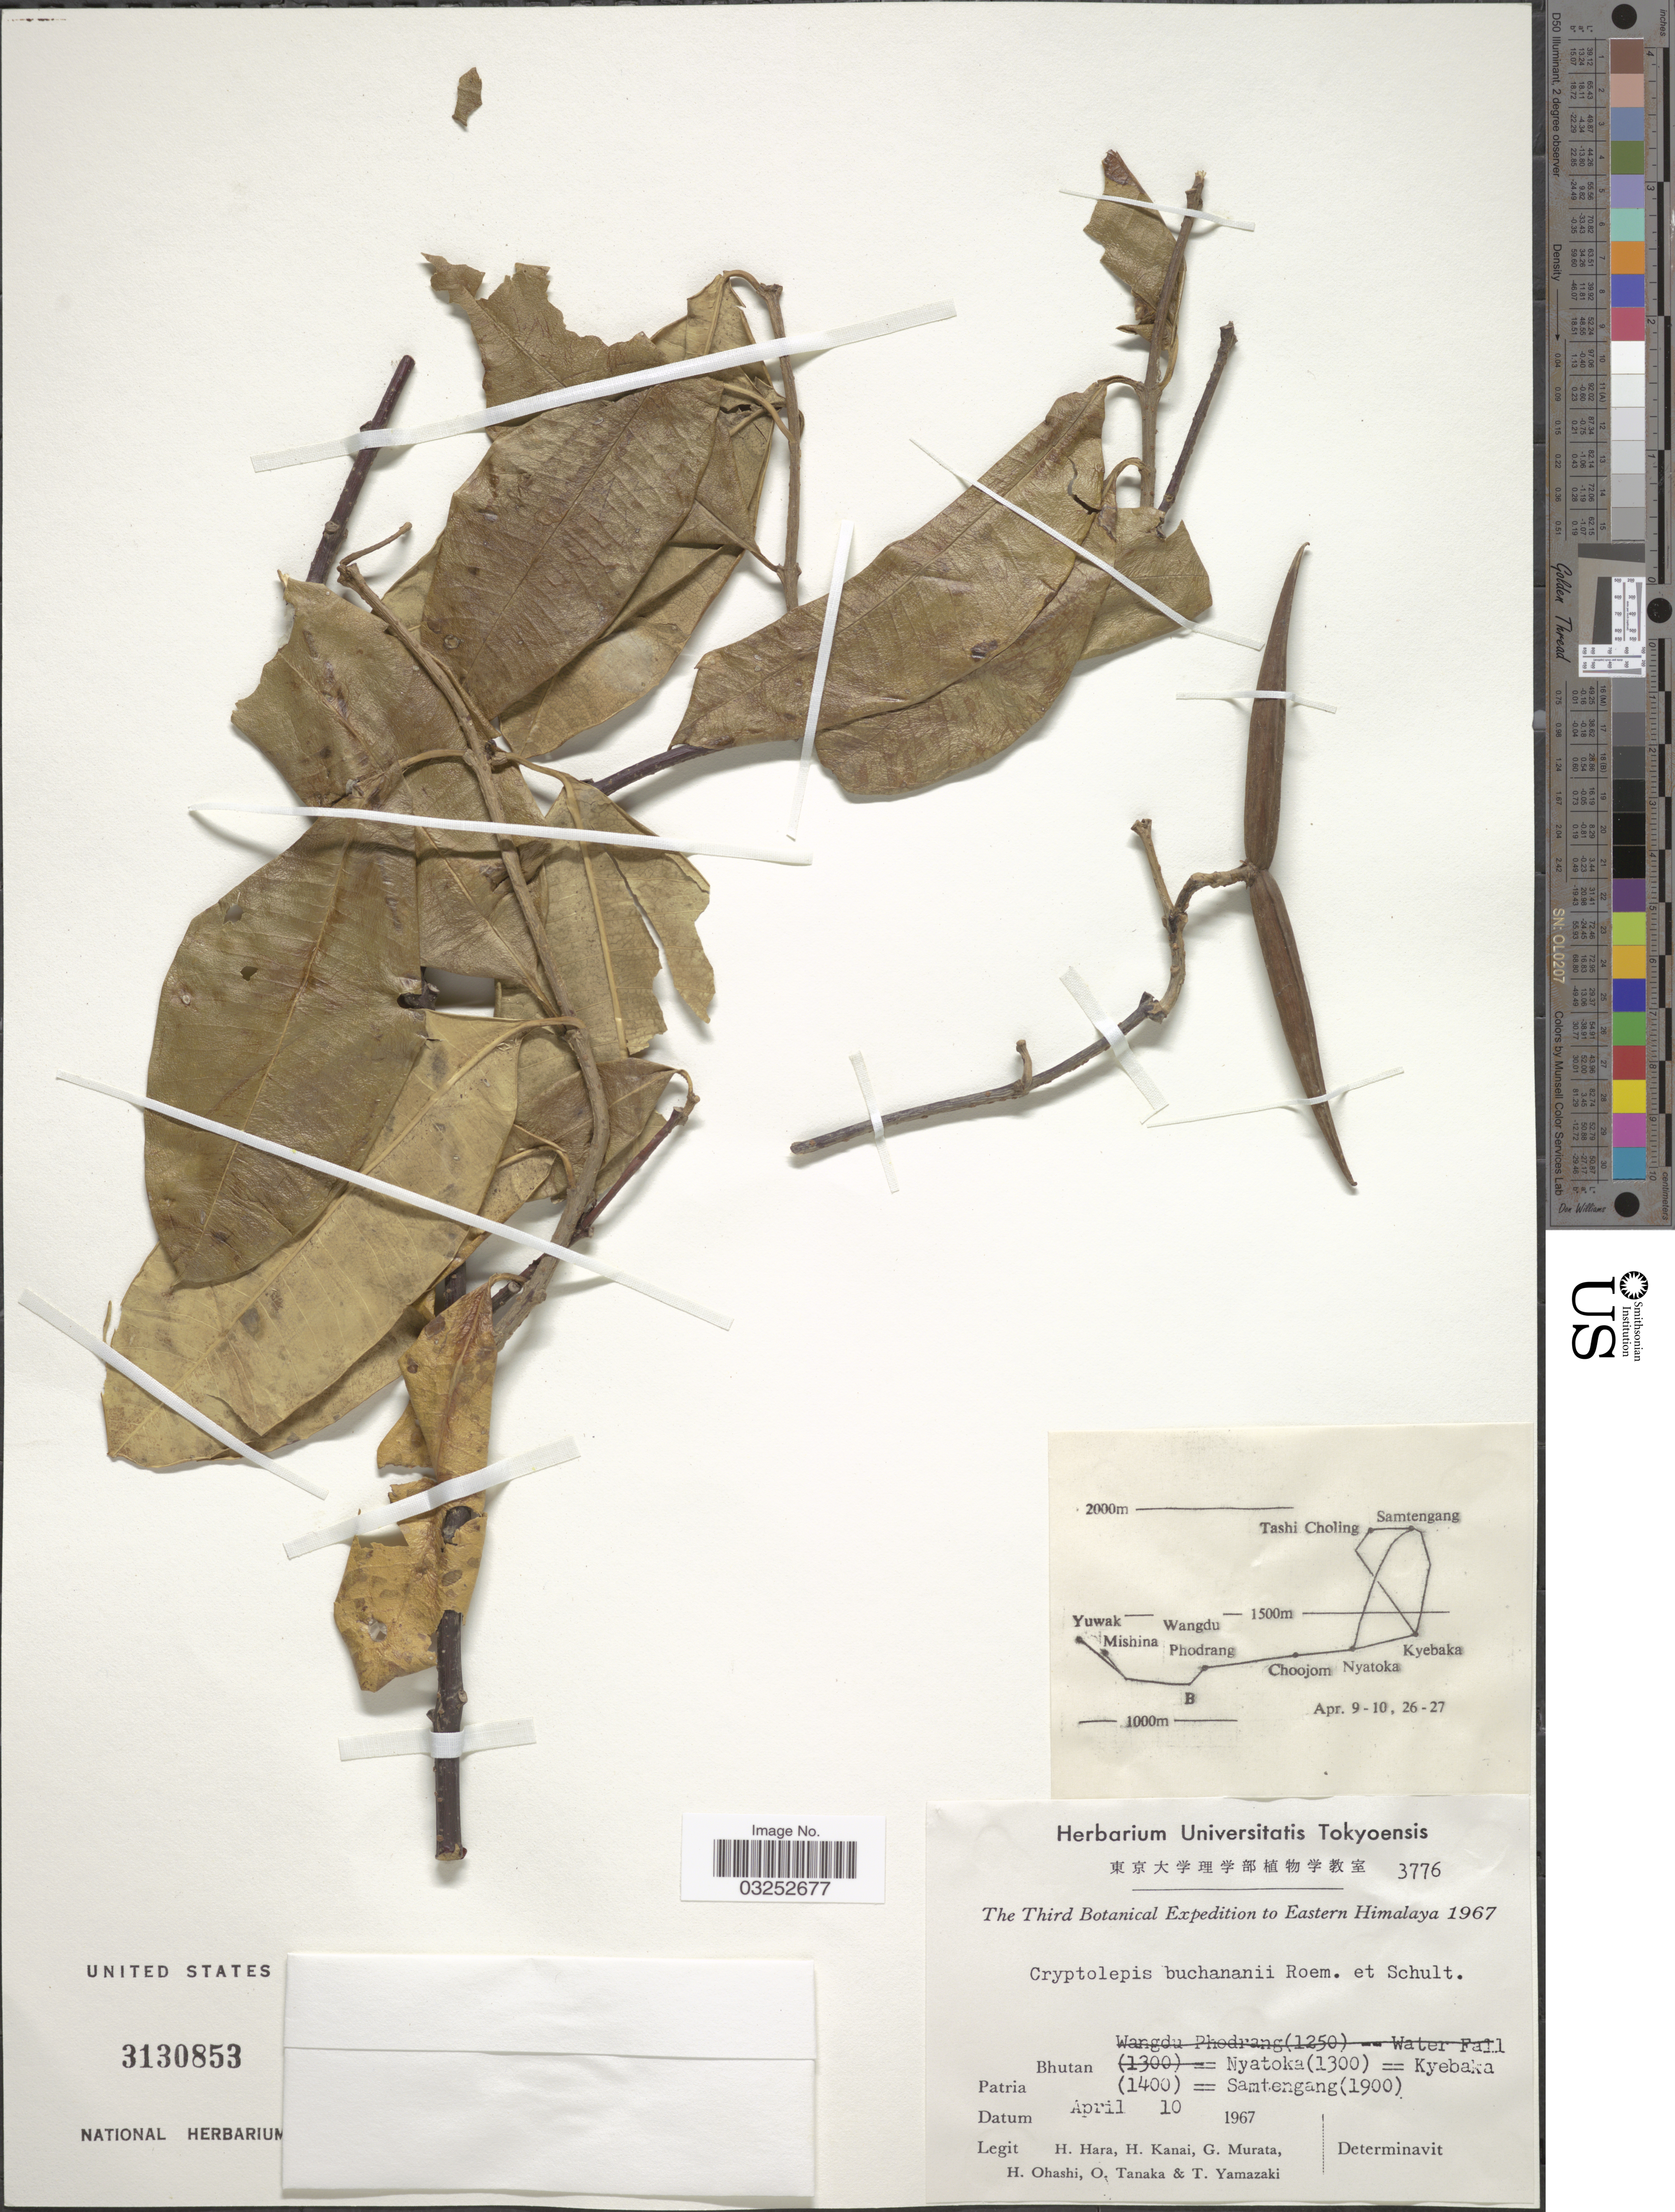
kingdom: Plantae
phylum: Tracheophyta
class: Magnoliopsida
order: Gentianales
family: Apocynaceae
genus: Cryptolepis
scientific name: Cryptolepis buchananii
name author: Roem. & Schult.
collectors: H. Hara, H. Kanai, G. Murata, H. Ohashi & et al.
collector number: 3776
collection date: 1967-04-10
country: Bhutan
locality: Bhutan, Nyatoka, Kyebaka, Samtengang, Eastern Himalaya.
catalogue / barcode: US 3130853